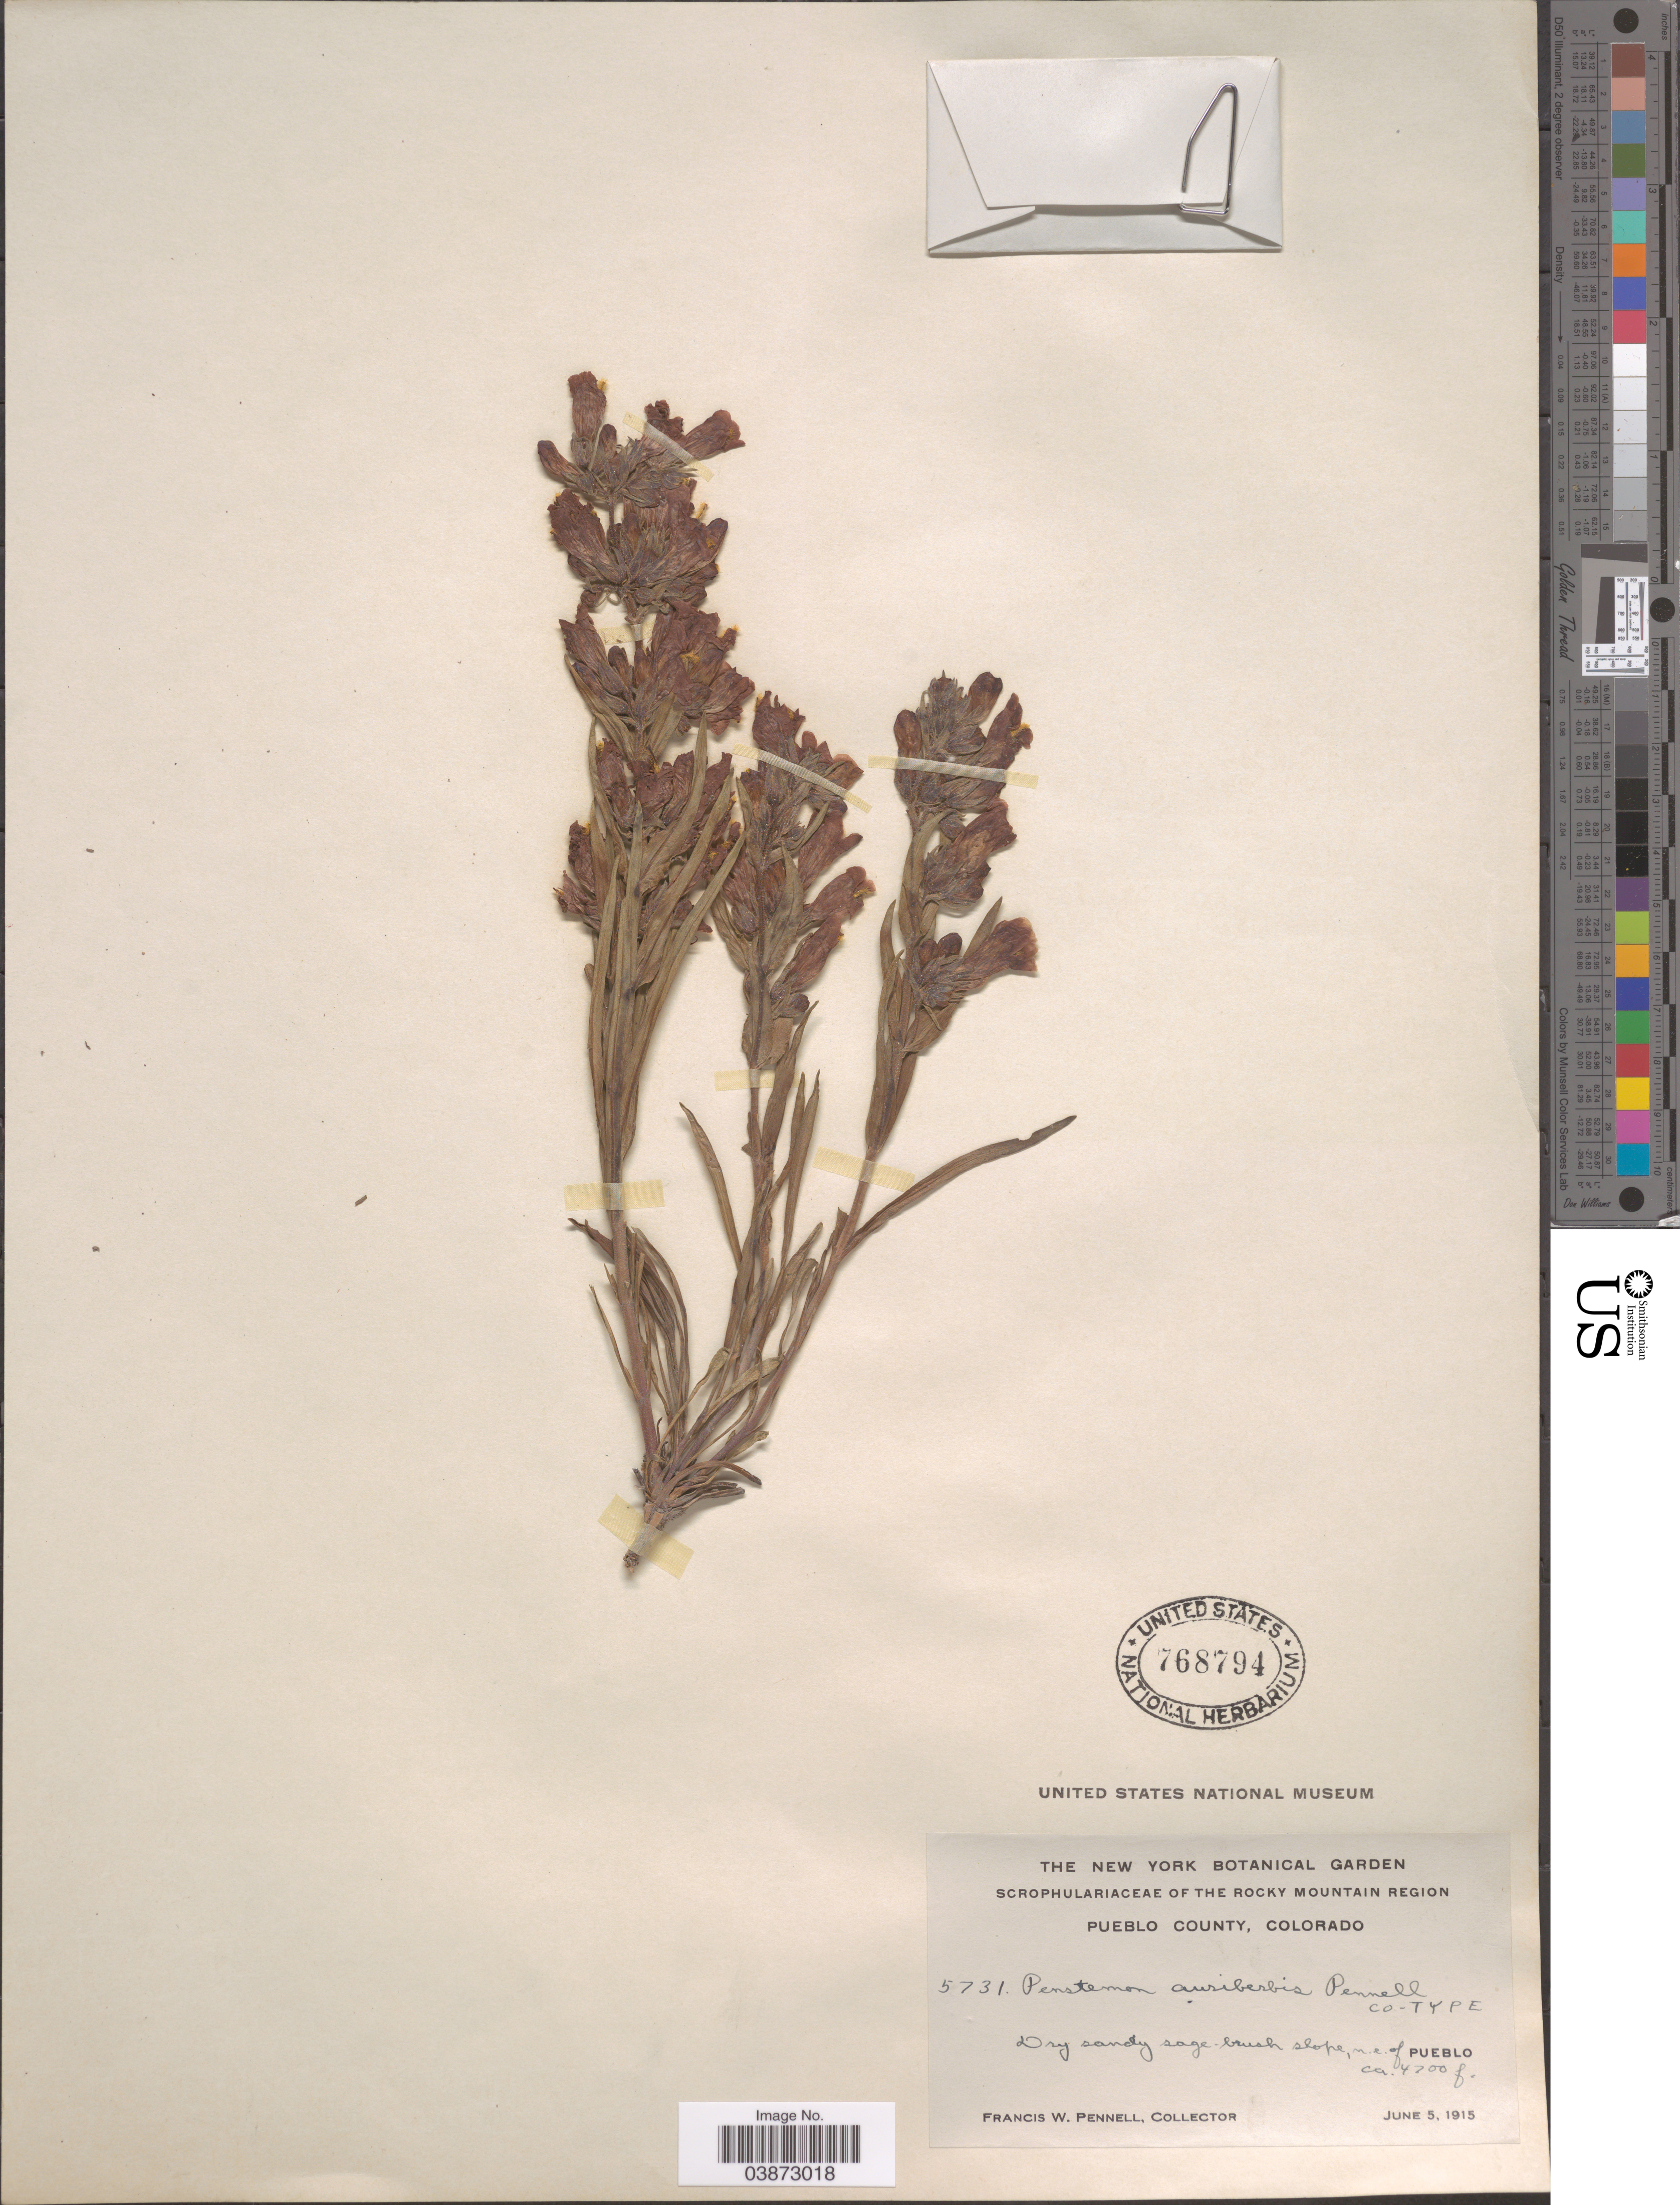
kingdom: Plantae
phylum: Tracheophyta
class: Magnoliopsida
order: Lamiales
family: Plantaginaceae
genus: Penstemon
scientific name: Penstemon auriberbis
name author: Pennell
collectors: F. W. Pennell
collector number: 5731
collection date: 1915-06-05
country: United States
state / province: Colorado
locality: The Rocky Mountain Region. Pueblo County. Dry sandy sage-brush, n.e. of Pueblo.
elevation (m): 1433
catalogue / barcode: US 768794